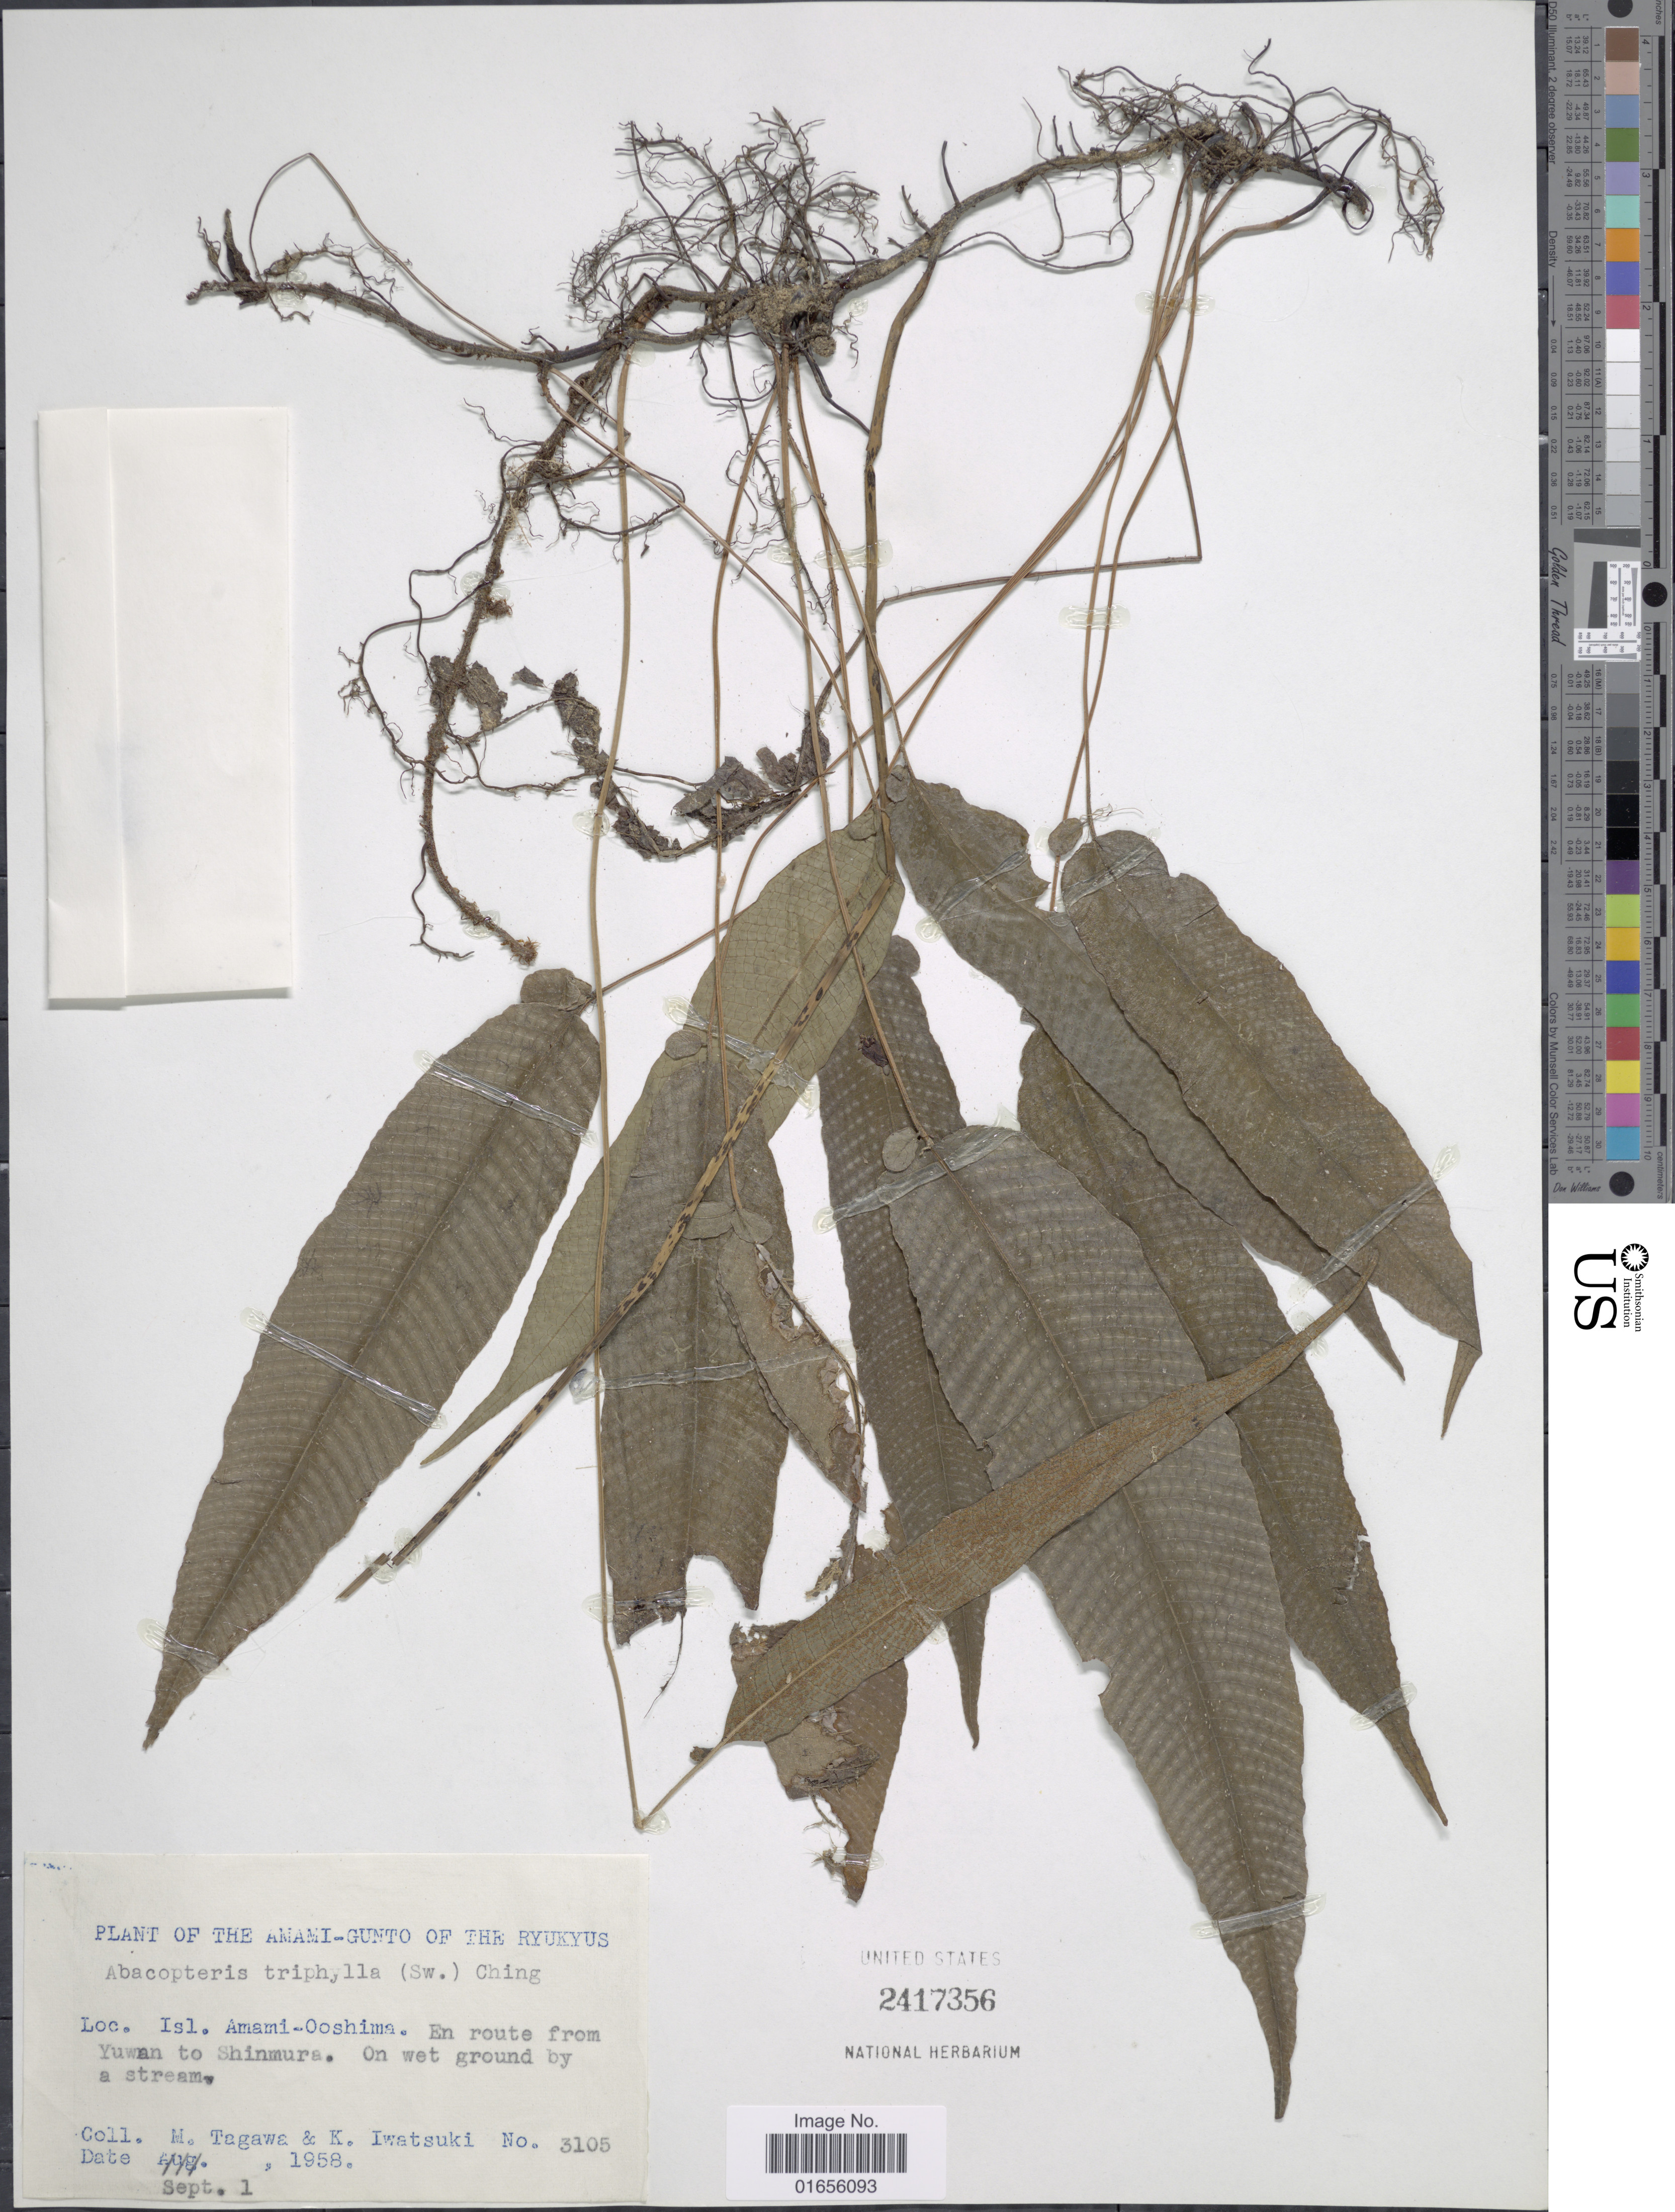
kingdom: Plantae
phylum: Tracheophyta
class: Polypodiopsida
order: Polypodiales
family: Thelypteridaceae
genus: Pronephrium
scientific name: Pronephrium triphyllum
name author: (Sw.) Holttum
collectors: M. Tagawa & K. Iwatsuki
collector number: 3105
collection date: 1958-09-01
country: Japan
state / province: Okinawa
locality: Amami - Gunto of the Ryuykyus, Isl. Amami - Ooshima.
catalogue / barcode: US 2417356